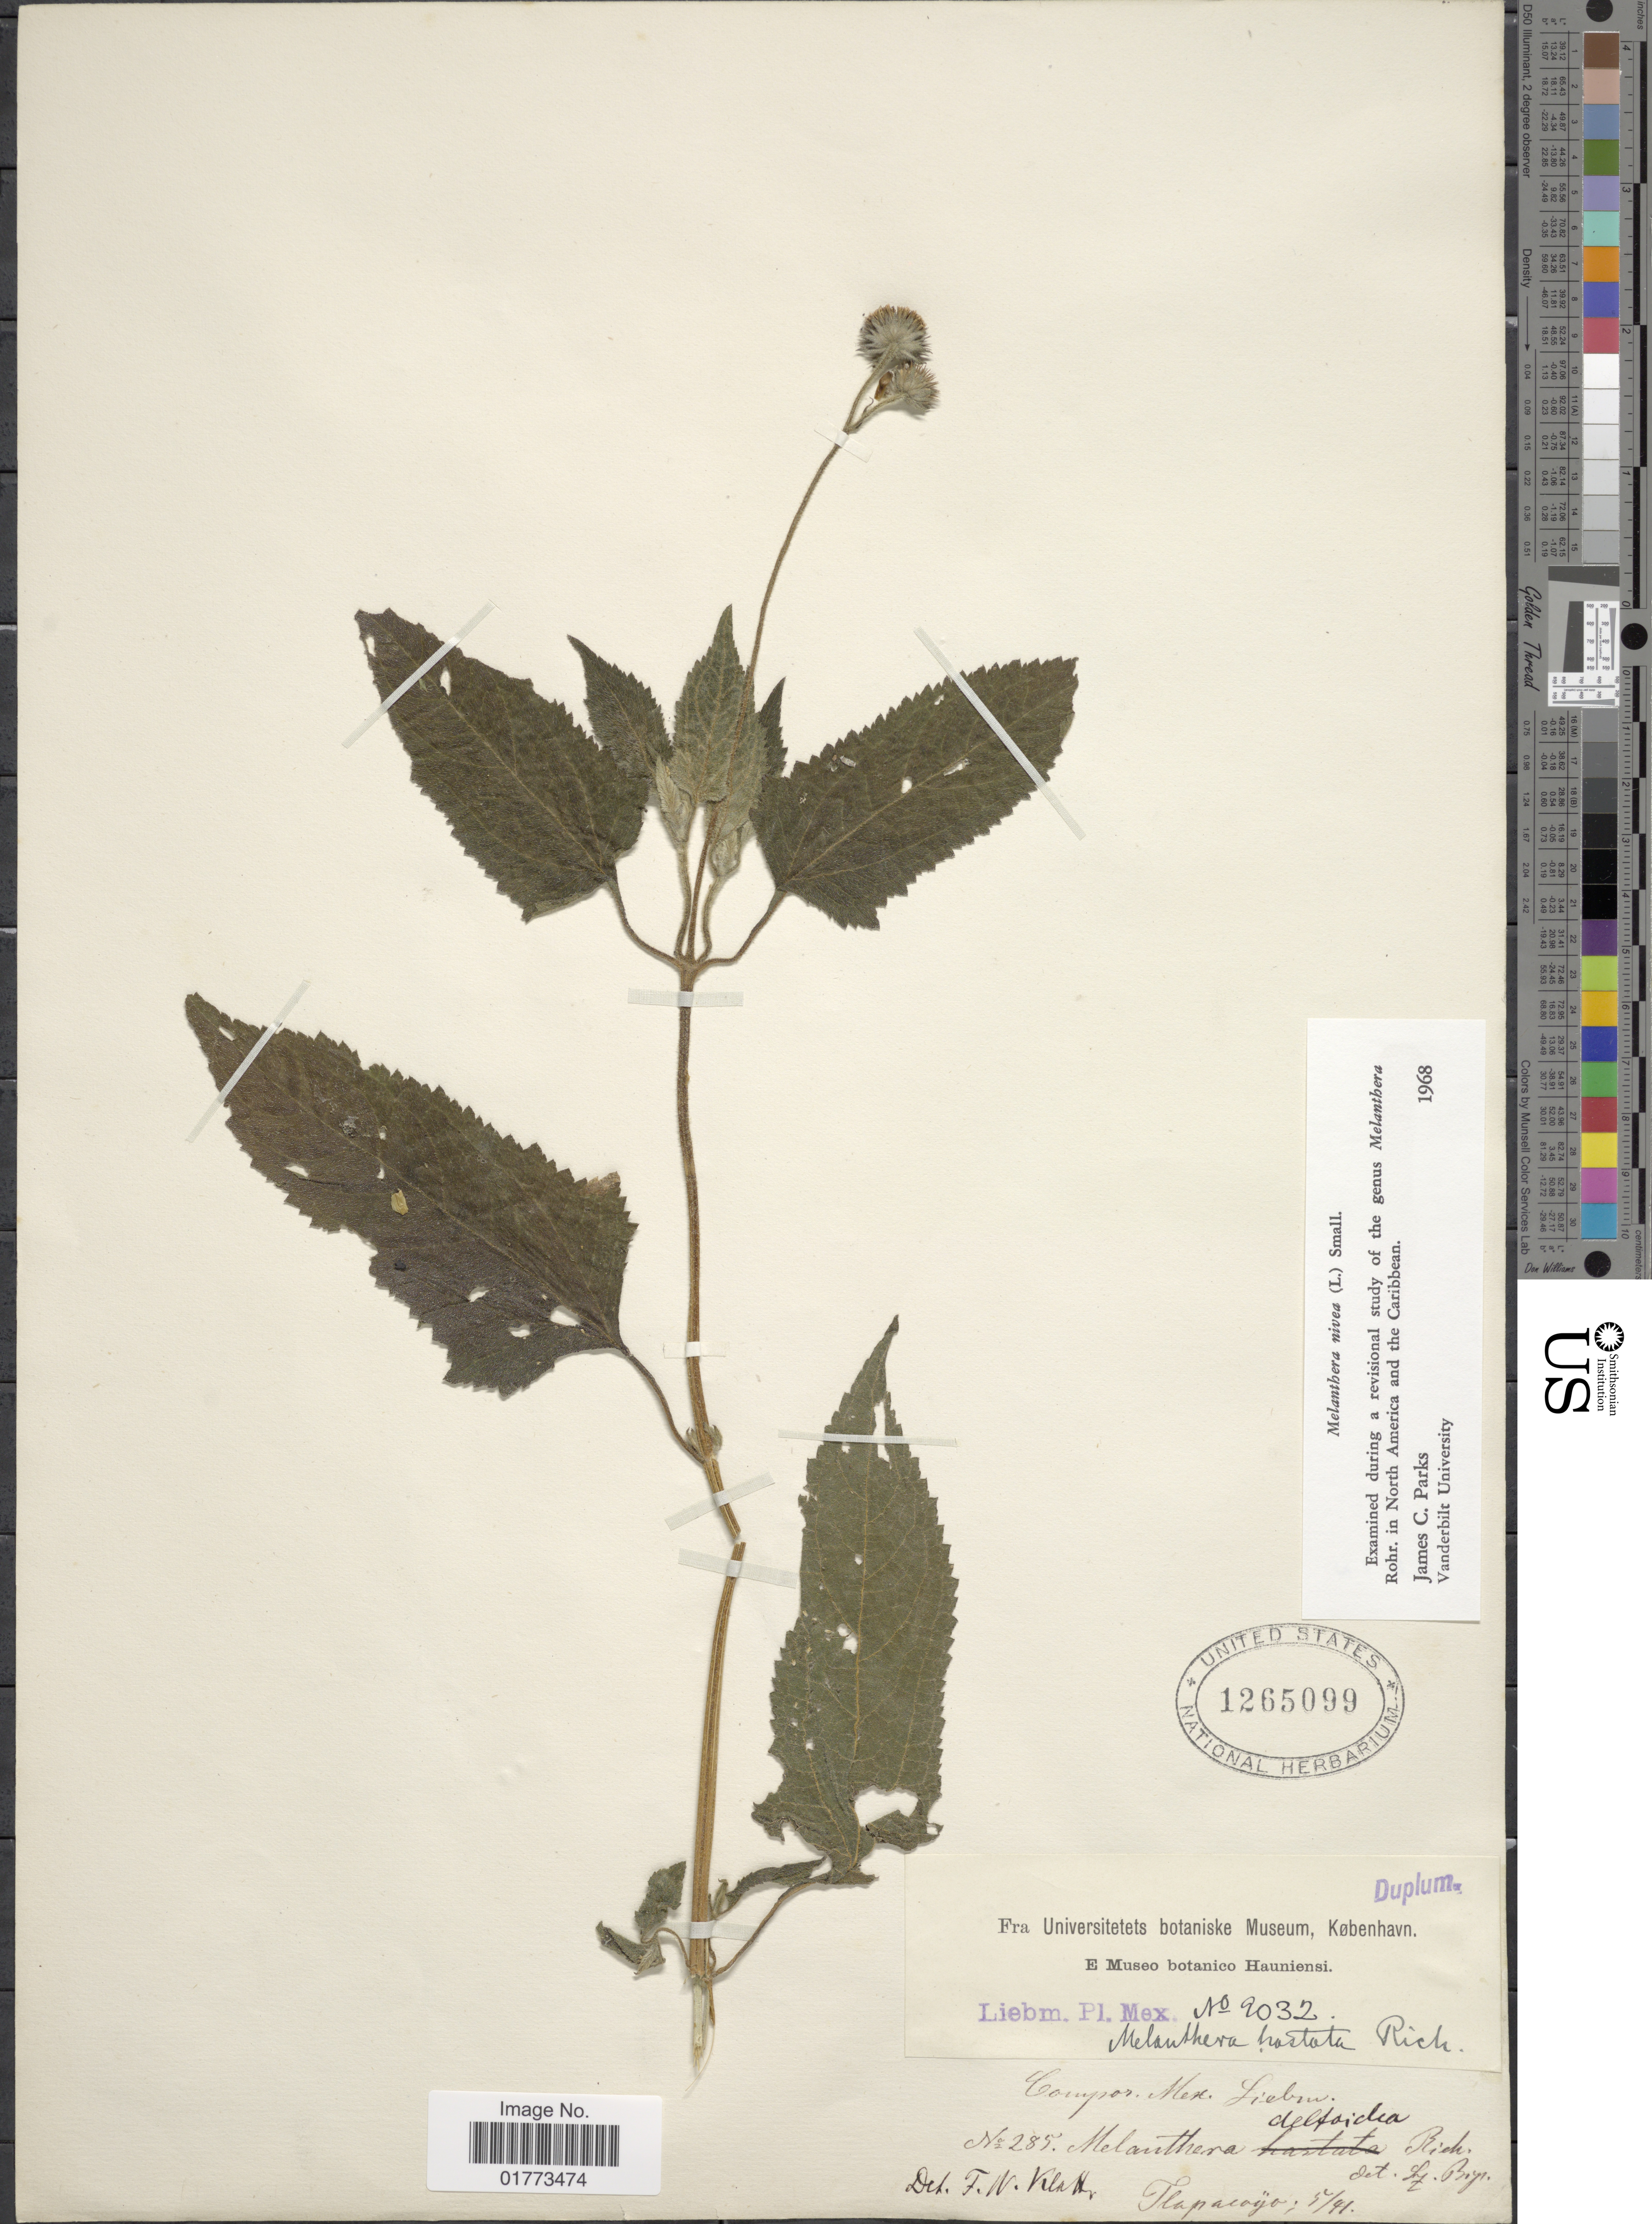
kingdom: Plantae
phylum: Tracheophyta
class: Magnoliopsida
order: Asterales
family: Asteraceae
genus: Melanthera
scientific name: Melanthera nivea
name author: (L.) Small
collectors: Liebmann, --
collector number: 9032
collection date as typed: Transcribed d/m/y: /5/91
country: Mexico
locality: Tlapacayo [interpreted]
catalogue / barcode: US 1265099